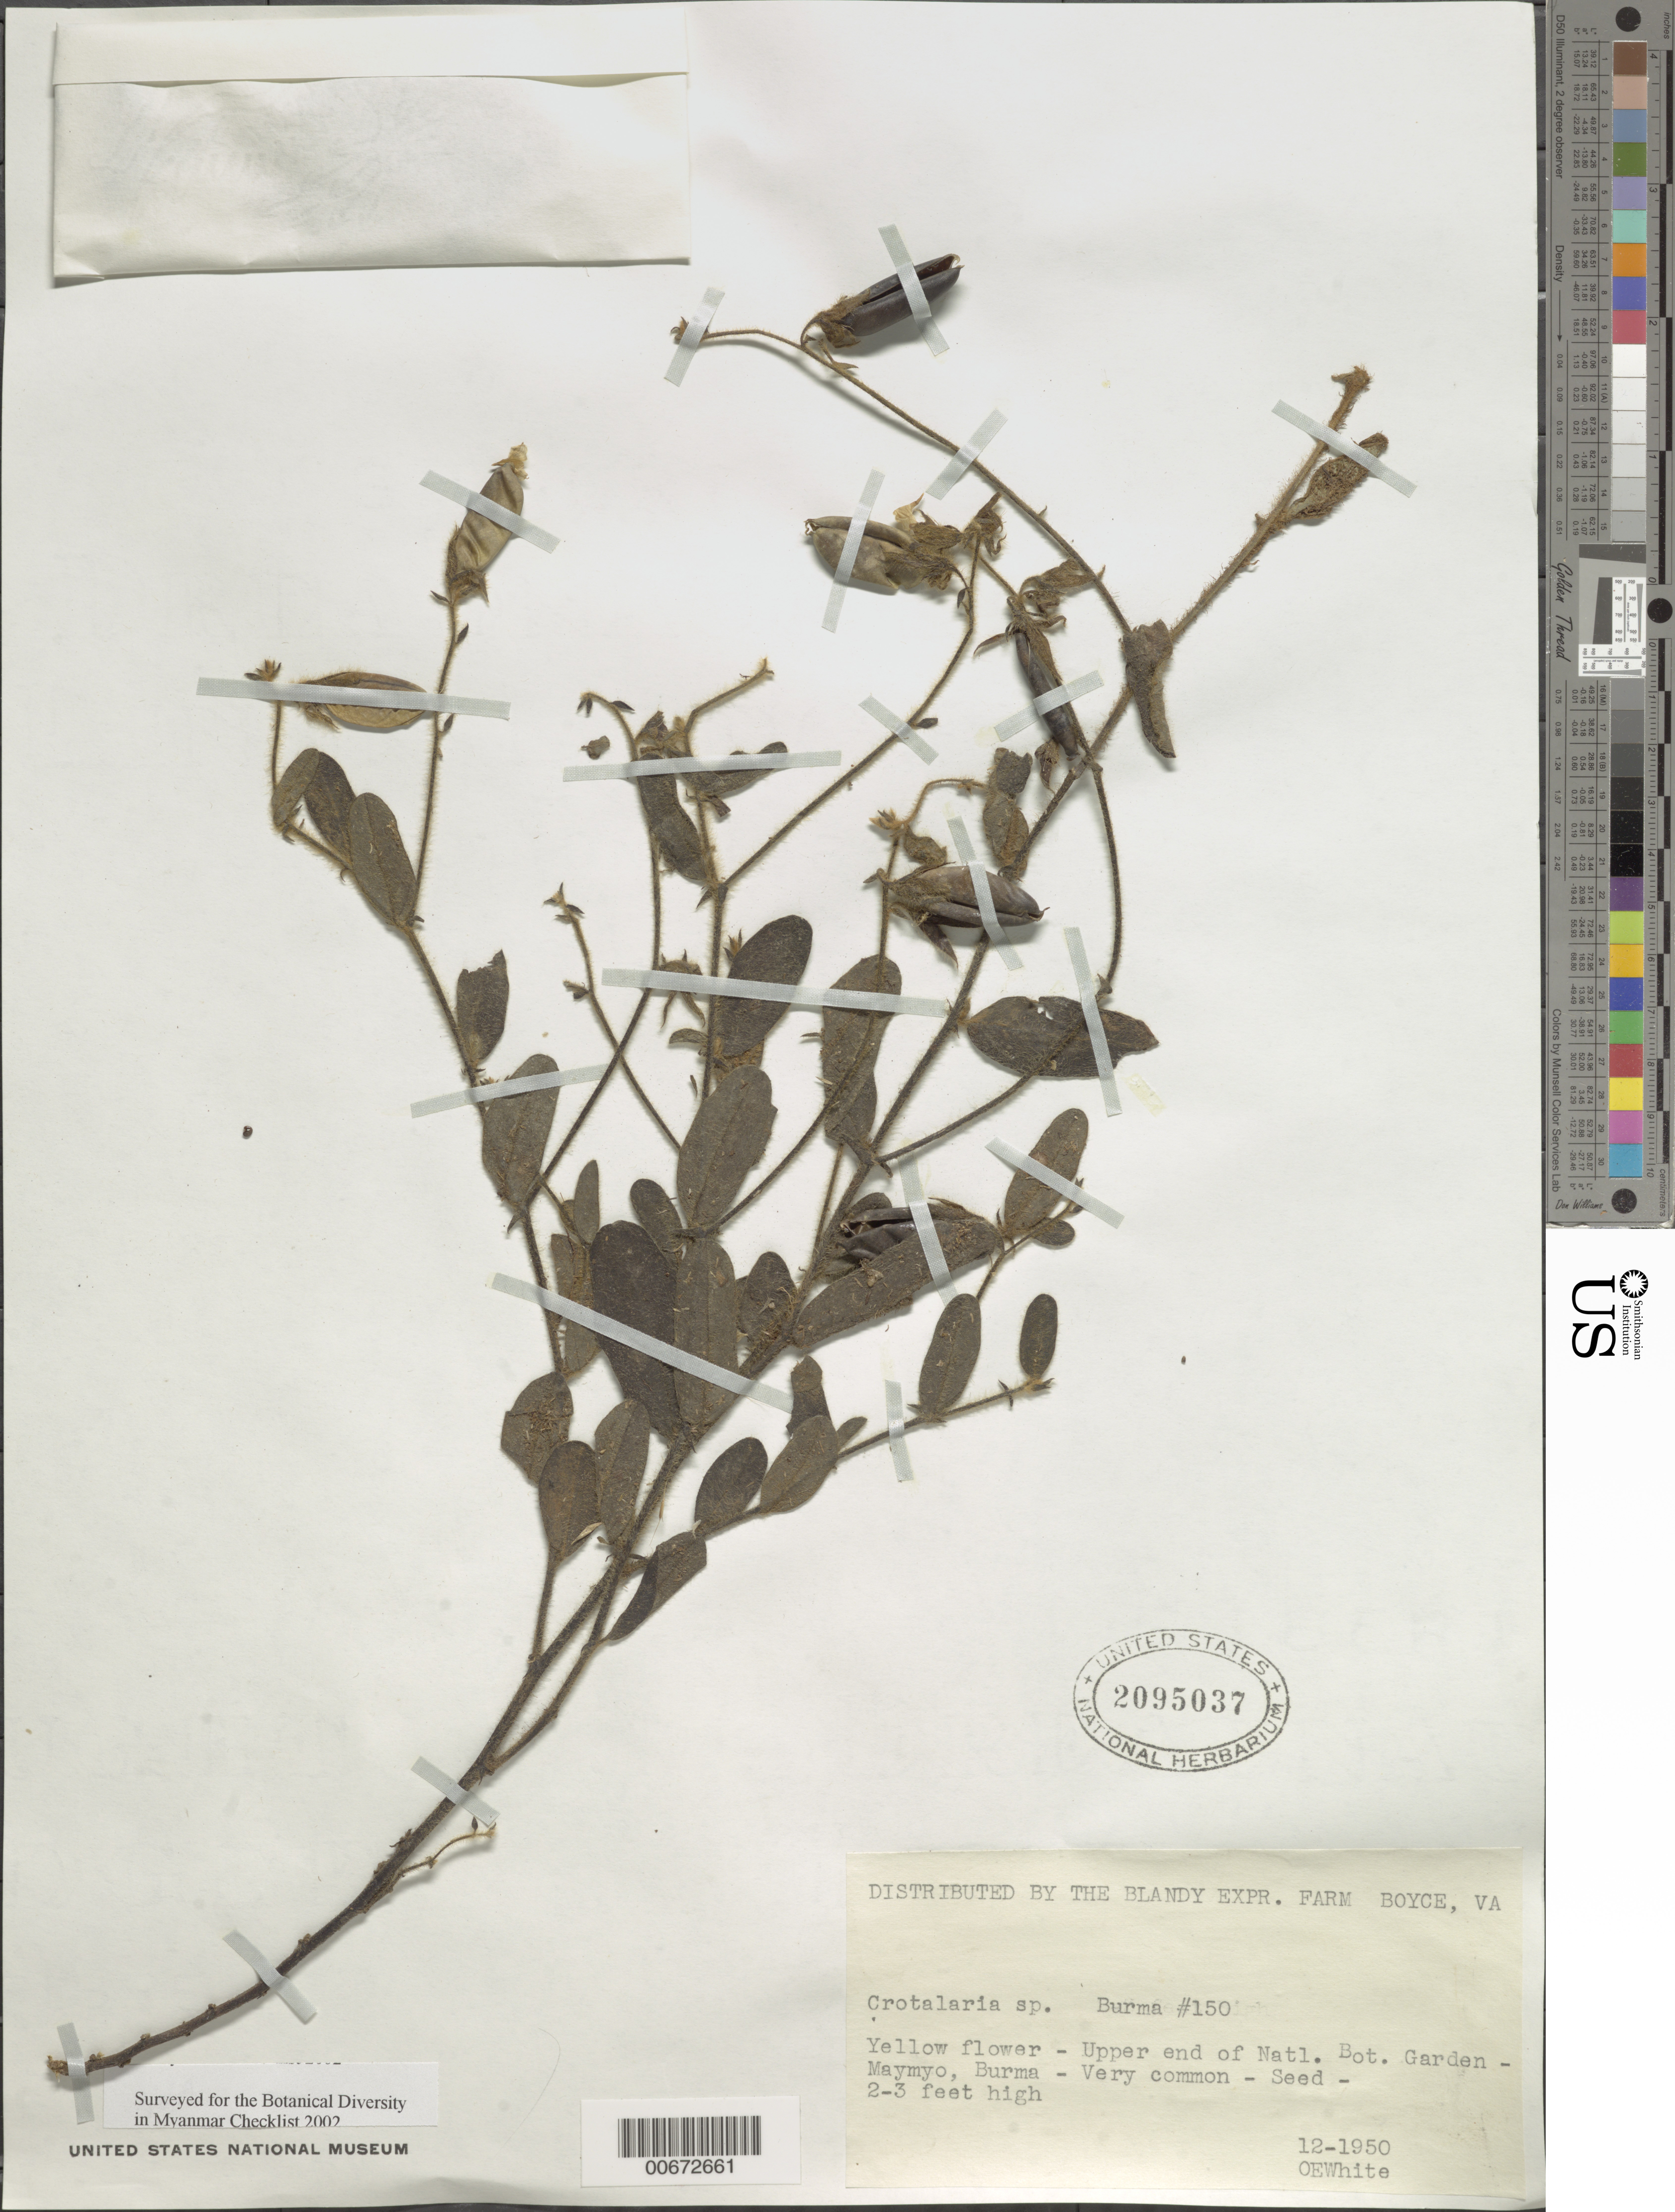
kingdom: Plantae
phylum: Tracheophyta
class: Magnoliopsida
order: Fabales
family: Fabaceae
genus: Crotalaria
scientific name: Crotalaria sp.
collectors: O. E. White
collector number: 150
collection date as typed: Dec 1950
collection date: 1950-12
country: Myanmar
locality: Natl. Bot. Garden, Maymyo.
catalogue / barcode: US 2095037